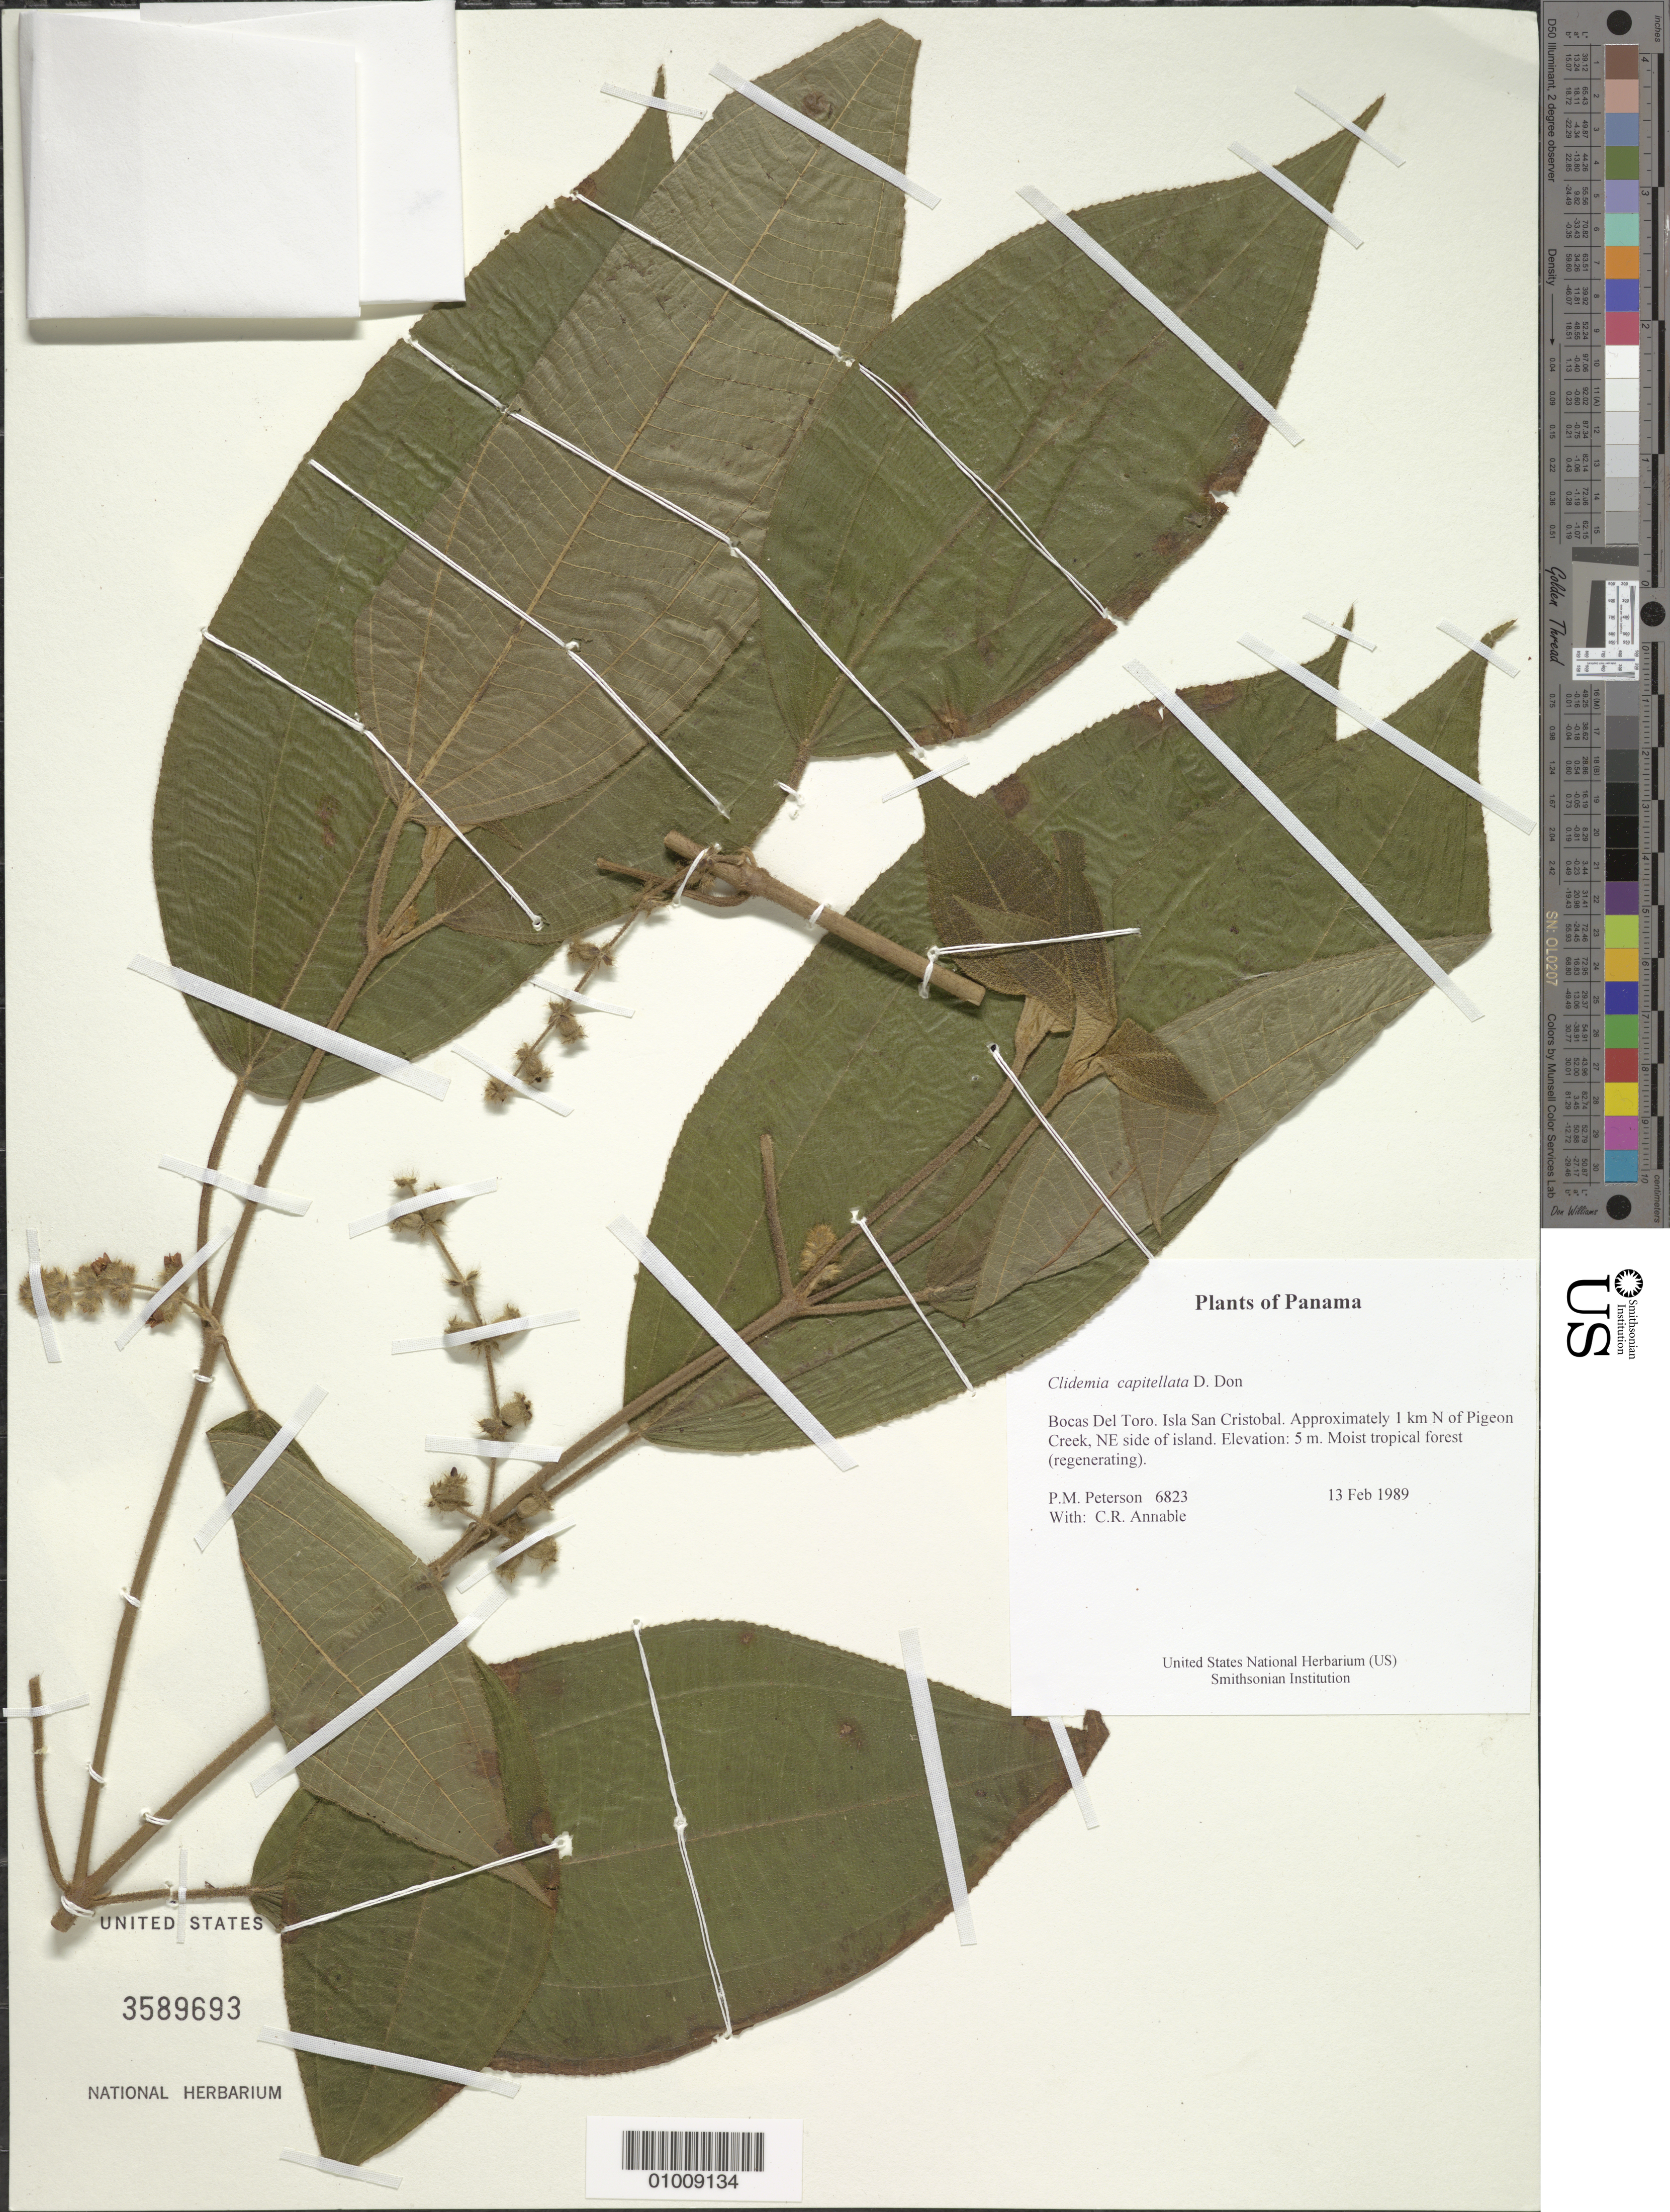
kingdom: Plantae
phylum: Tracheophyta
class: Magnoliopsida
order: Myrtales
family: Melastomataceae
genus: Clidemia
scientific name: Clidemia capitellata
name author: (Bonpl.) D. Don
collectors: P. M. Peterson & C. R. Annable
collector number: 06823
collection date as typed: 13 Feb 1989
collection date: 1989-02-13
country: Panama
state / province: Bocas del Toro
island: San Cristobal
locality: Approximately 1 km N of Pigeon Creek, NE side of island.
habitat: Moist tropical forest (regenerating).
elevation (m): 5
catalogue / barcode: US 3589693